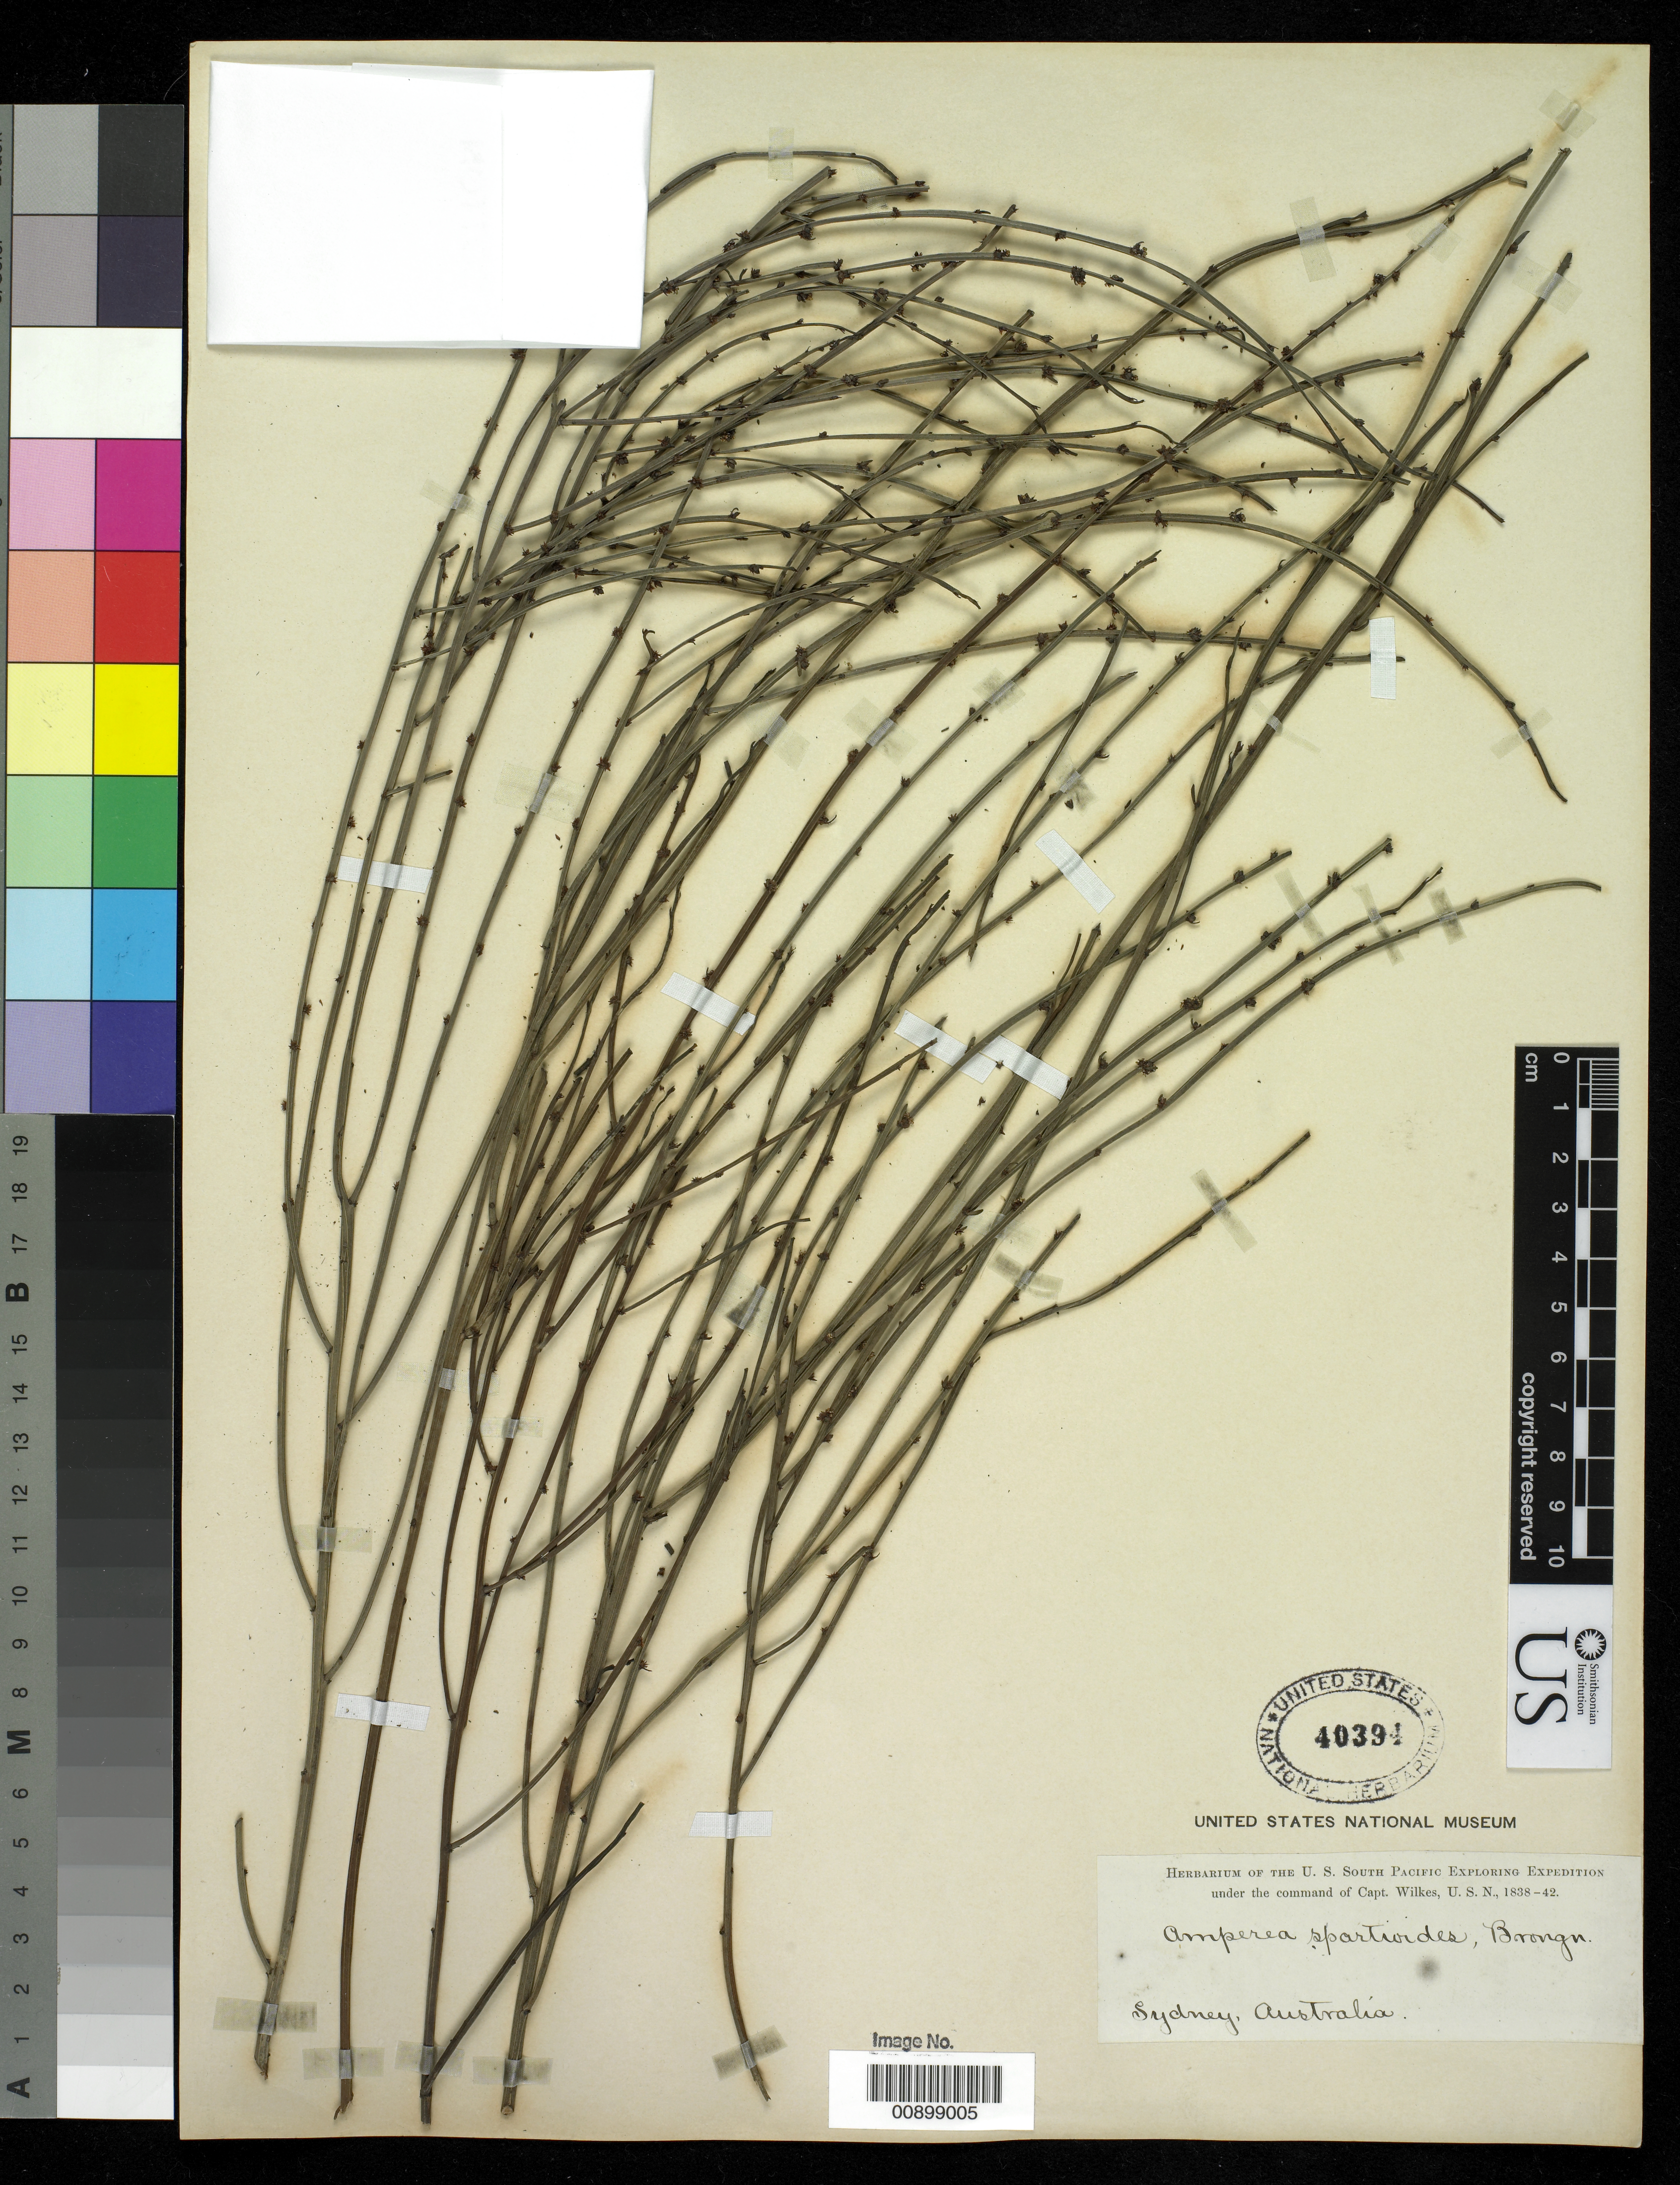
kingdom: Plantae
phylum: Tracheophyta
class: Magnoliopsida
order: Malpighiales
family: Euphorbiaceae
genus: Amperea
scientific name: Amperea spartioides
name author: Brongn.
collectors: Wilkes Explor. Exped.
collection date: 1838/1842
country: Australia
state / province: New South Wales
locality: Sydney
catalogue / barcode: US 40394